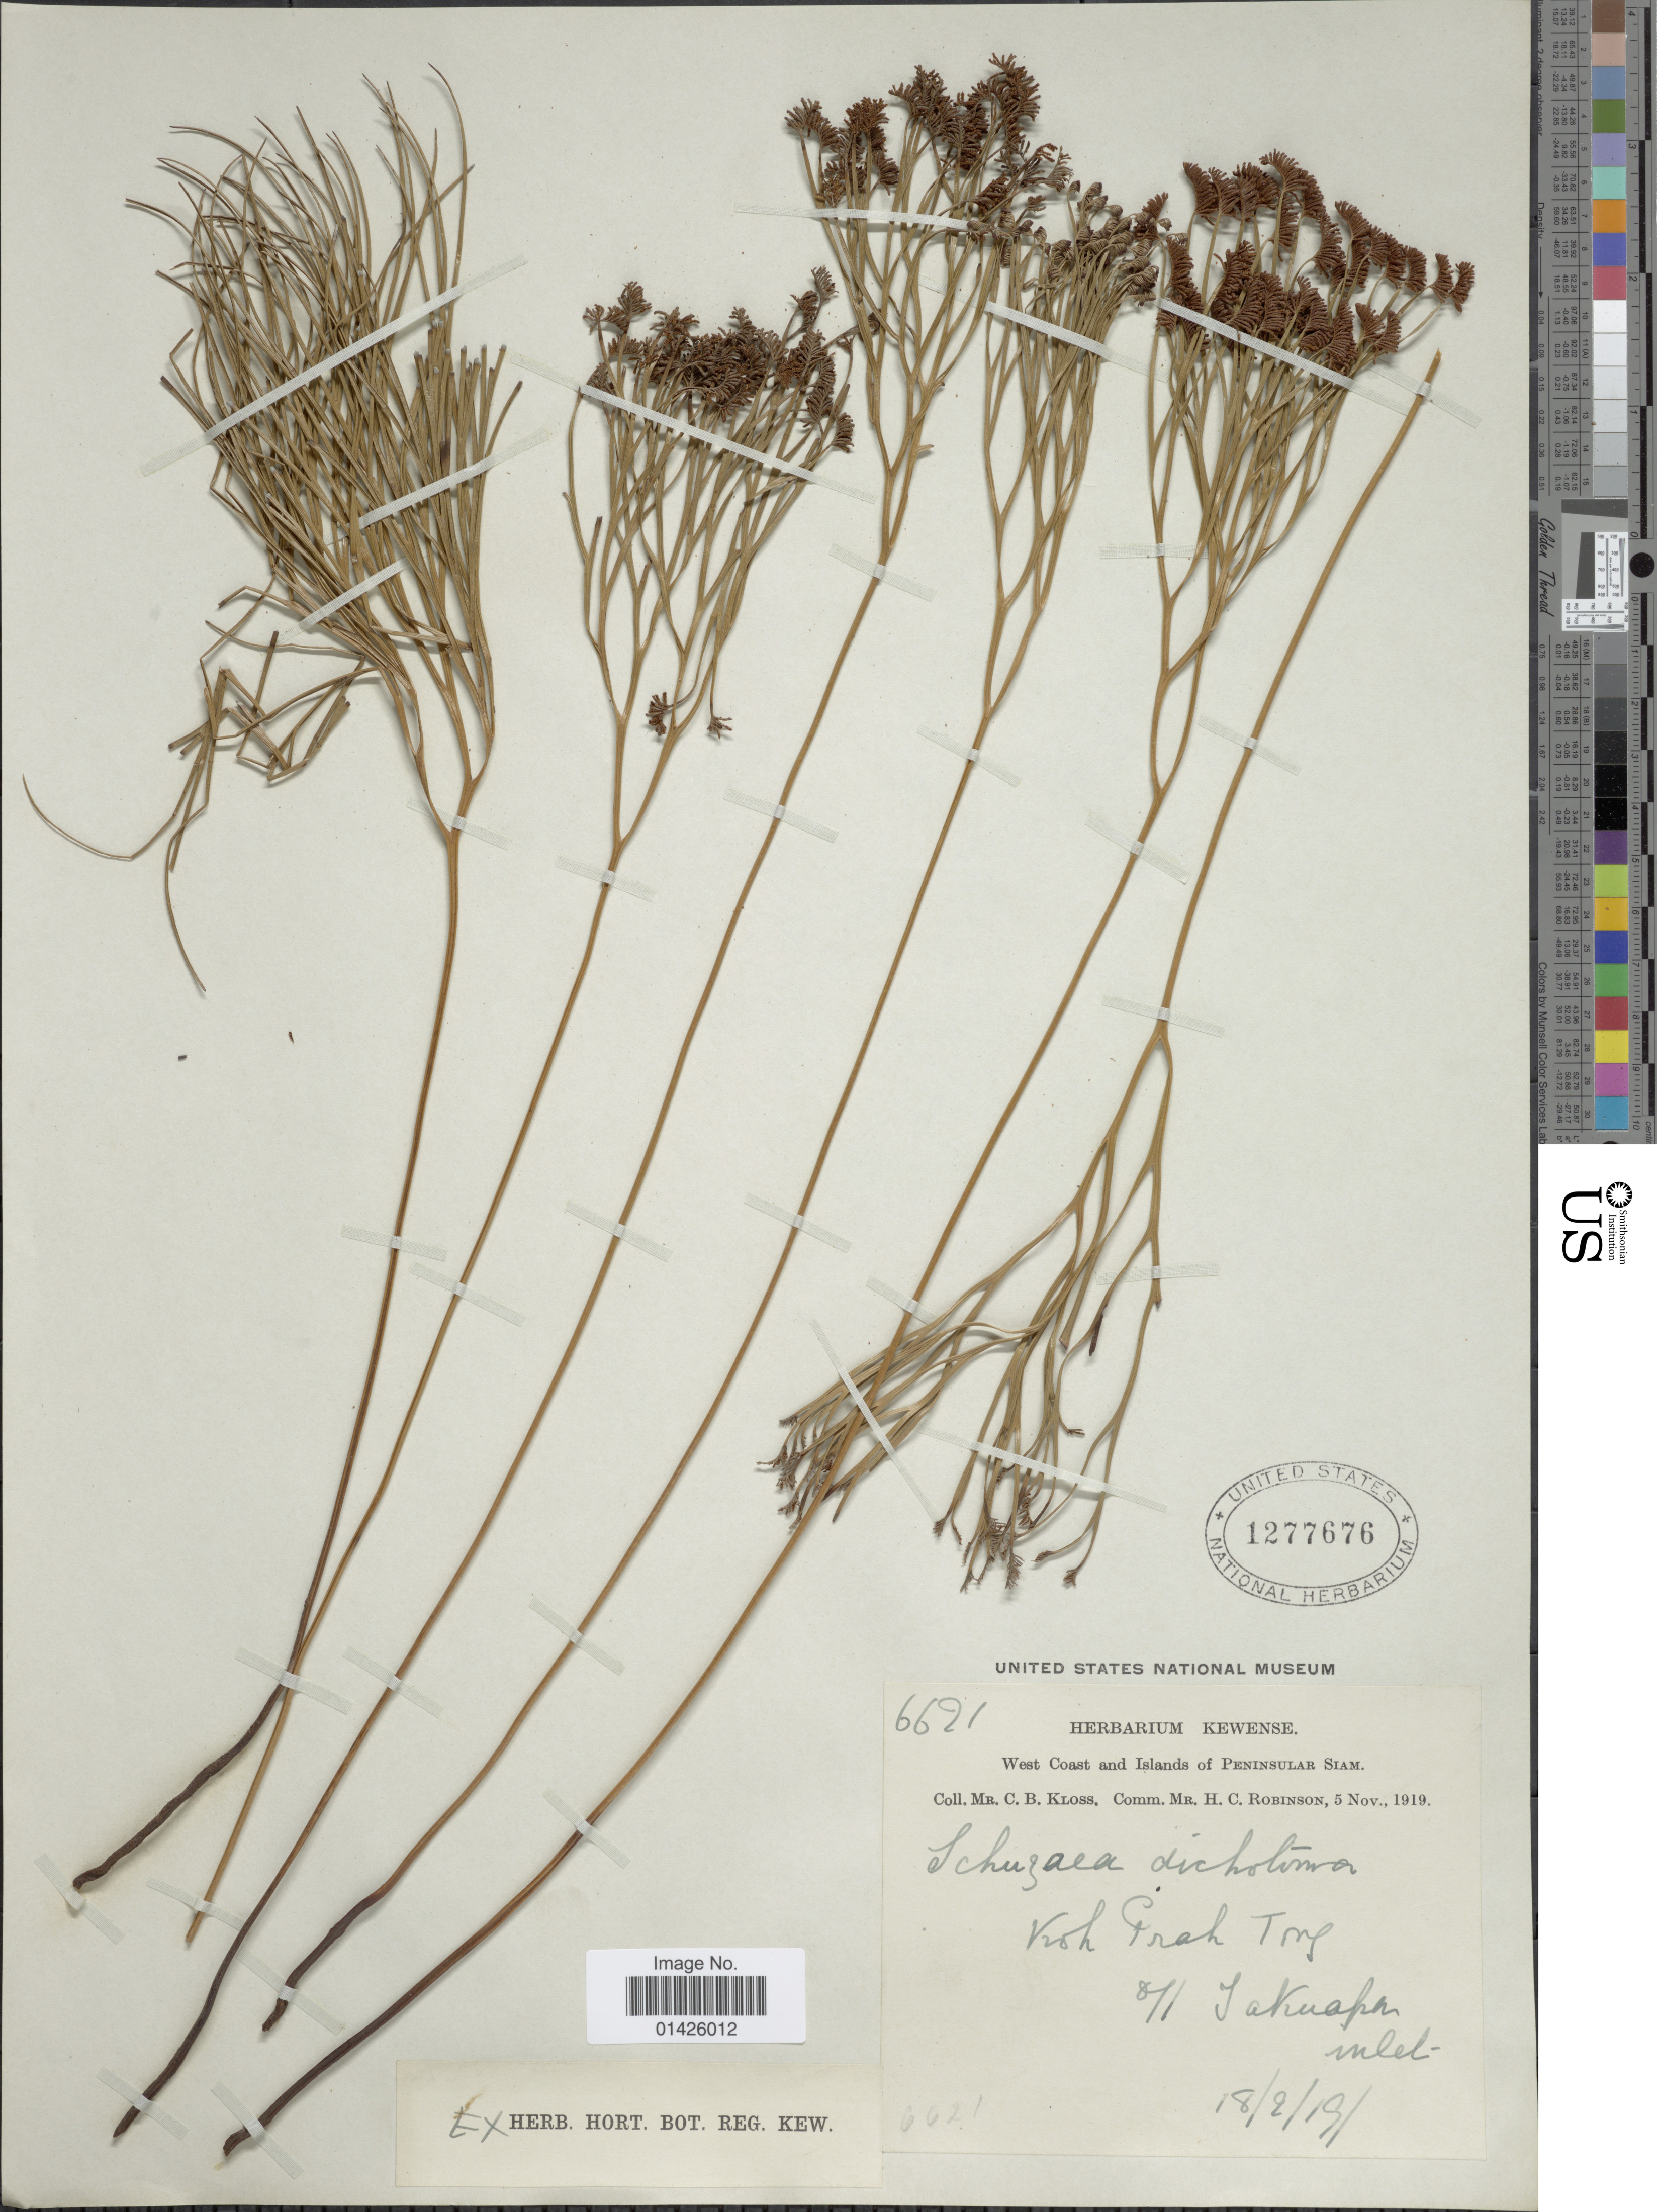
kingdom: Plantae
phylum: Tracheophyta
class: Polypodiopsida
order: Schizaeales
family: Schizaeaceae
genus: Schizaea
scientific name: Schizaea dichotoma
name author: (L.) J. Sm.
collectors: C. Kloss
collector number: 6621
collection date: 1919-02-18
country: Thailand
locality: West Coast and Islands of Peninsular Siam, Koh Prah Tong [illegible text] Jakuapan islet[interpreted]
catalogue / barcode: US 1277676